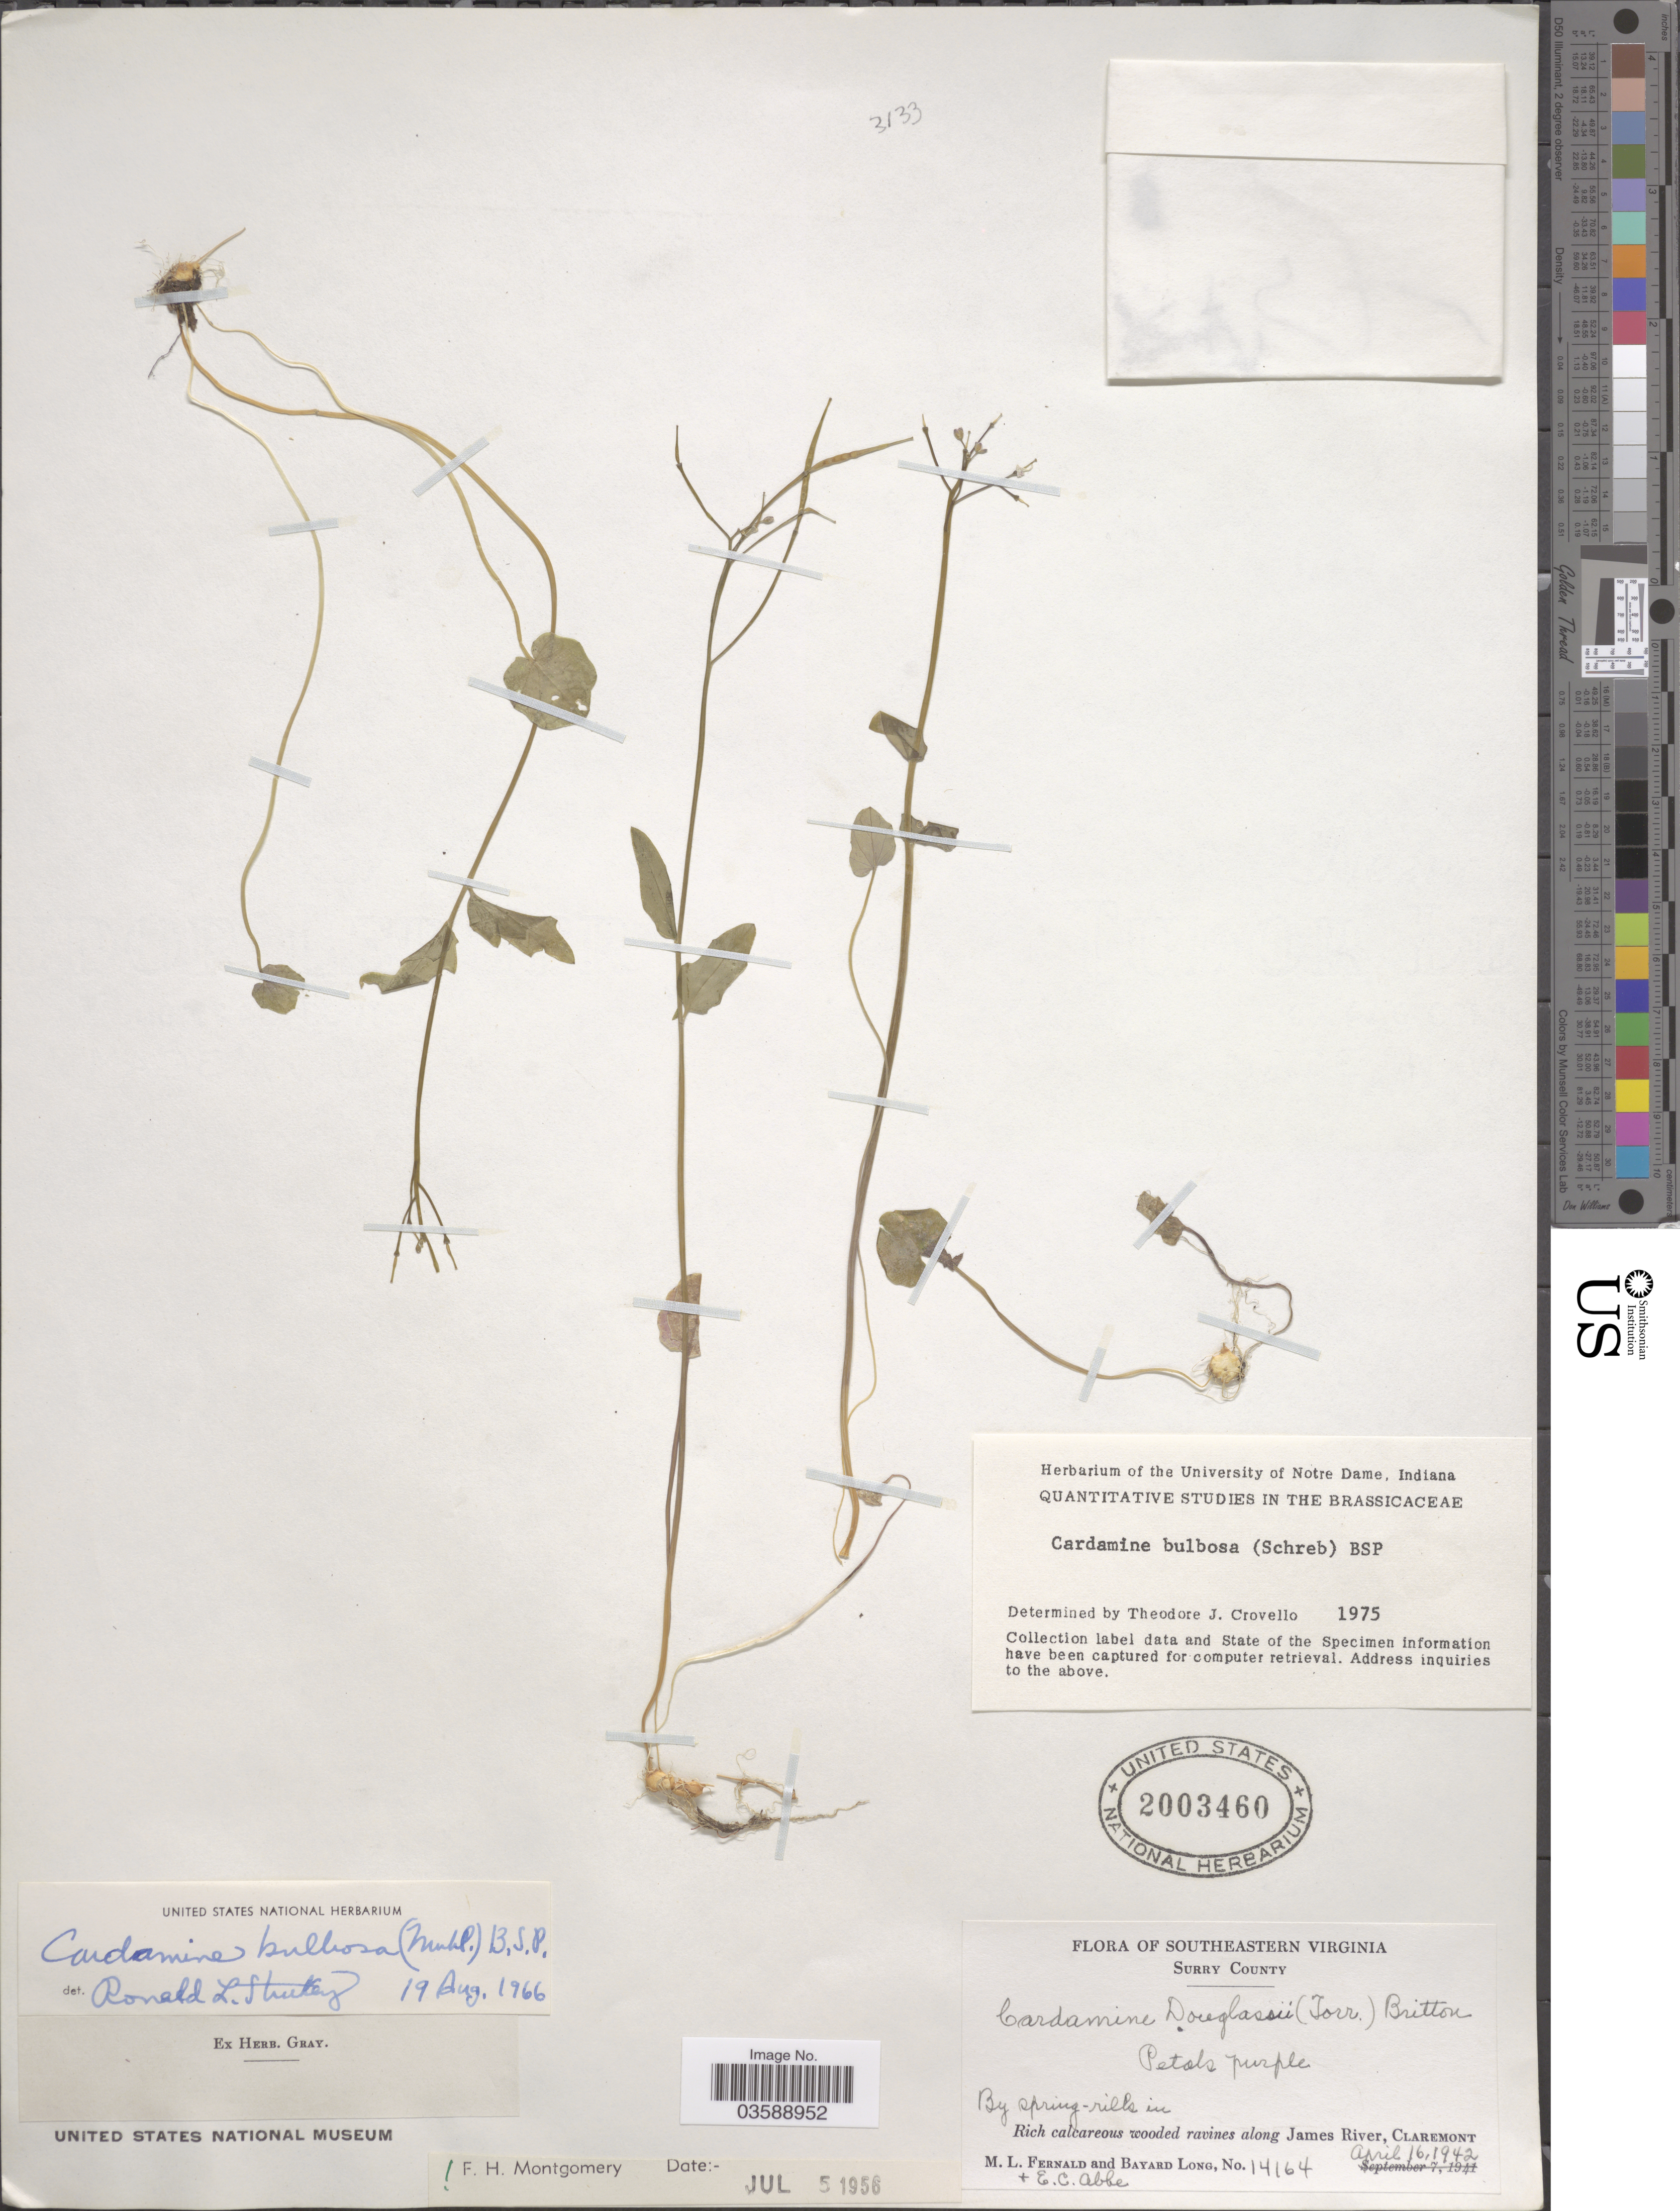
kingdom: Plantae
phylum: Tracheophyta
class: Magnoliopsida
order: Brassicales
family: Brassicaceae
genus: Cardamine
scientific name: Cardamine bulbosa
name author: (Schreb. ex Muhl.) Britton et al.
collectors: M. L. Fernald, B. Long & E. C. Abbe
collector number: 14164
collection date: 1942-04-16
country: United States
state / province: Virginia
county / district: Surry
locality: Southeastern Virginia. Surry County. Rich calcareous wooded ravines along James River, Claremont.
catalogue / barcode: US 2003460